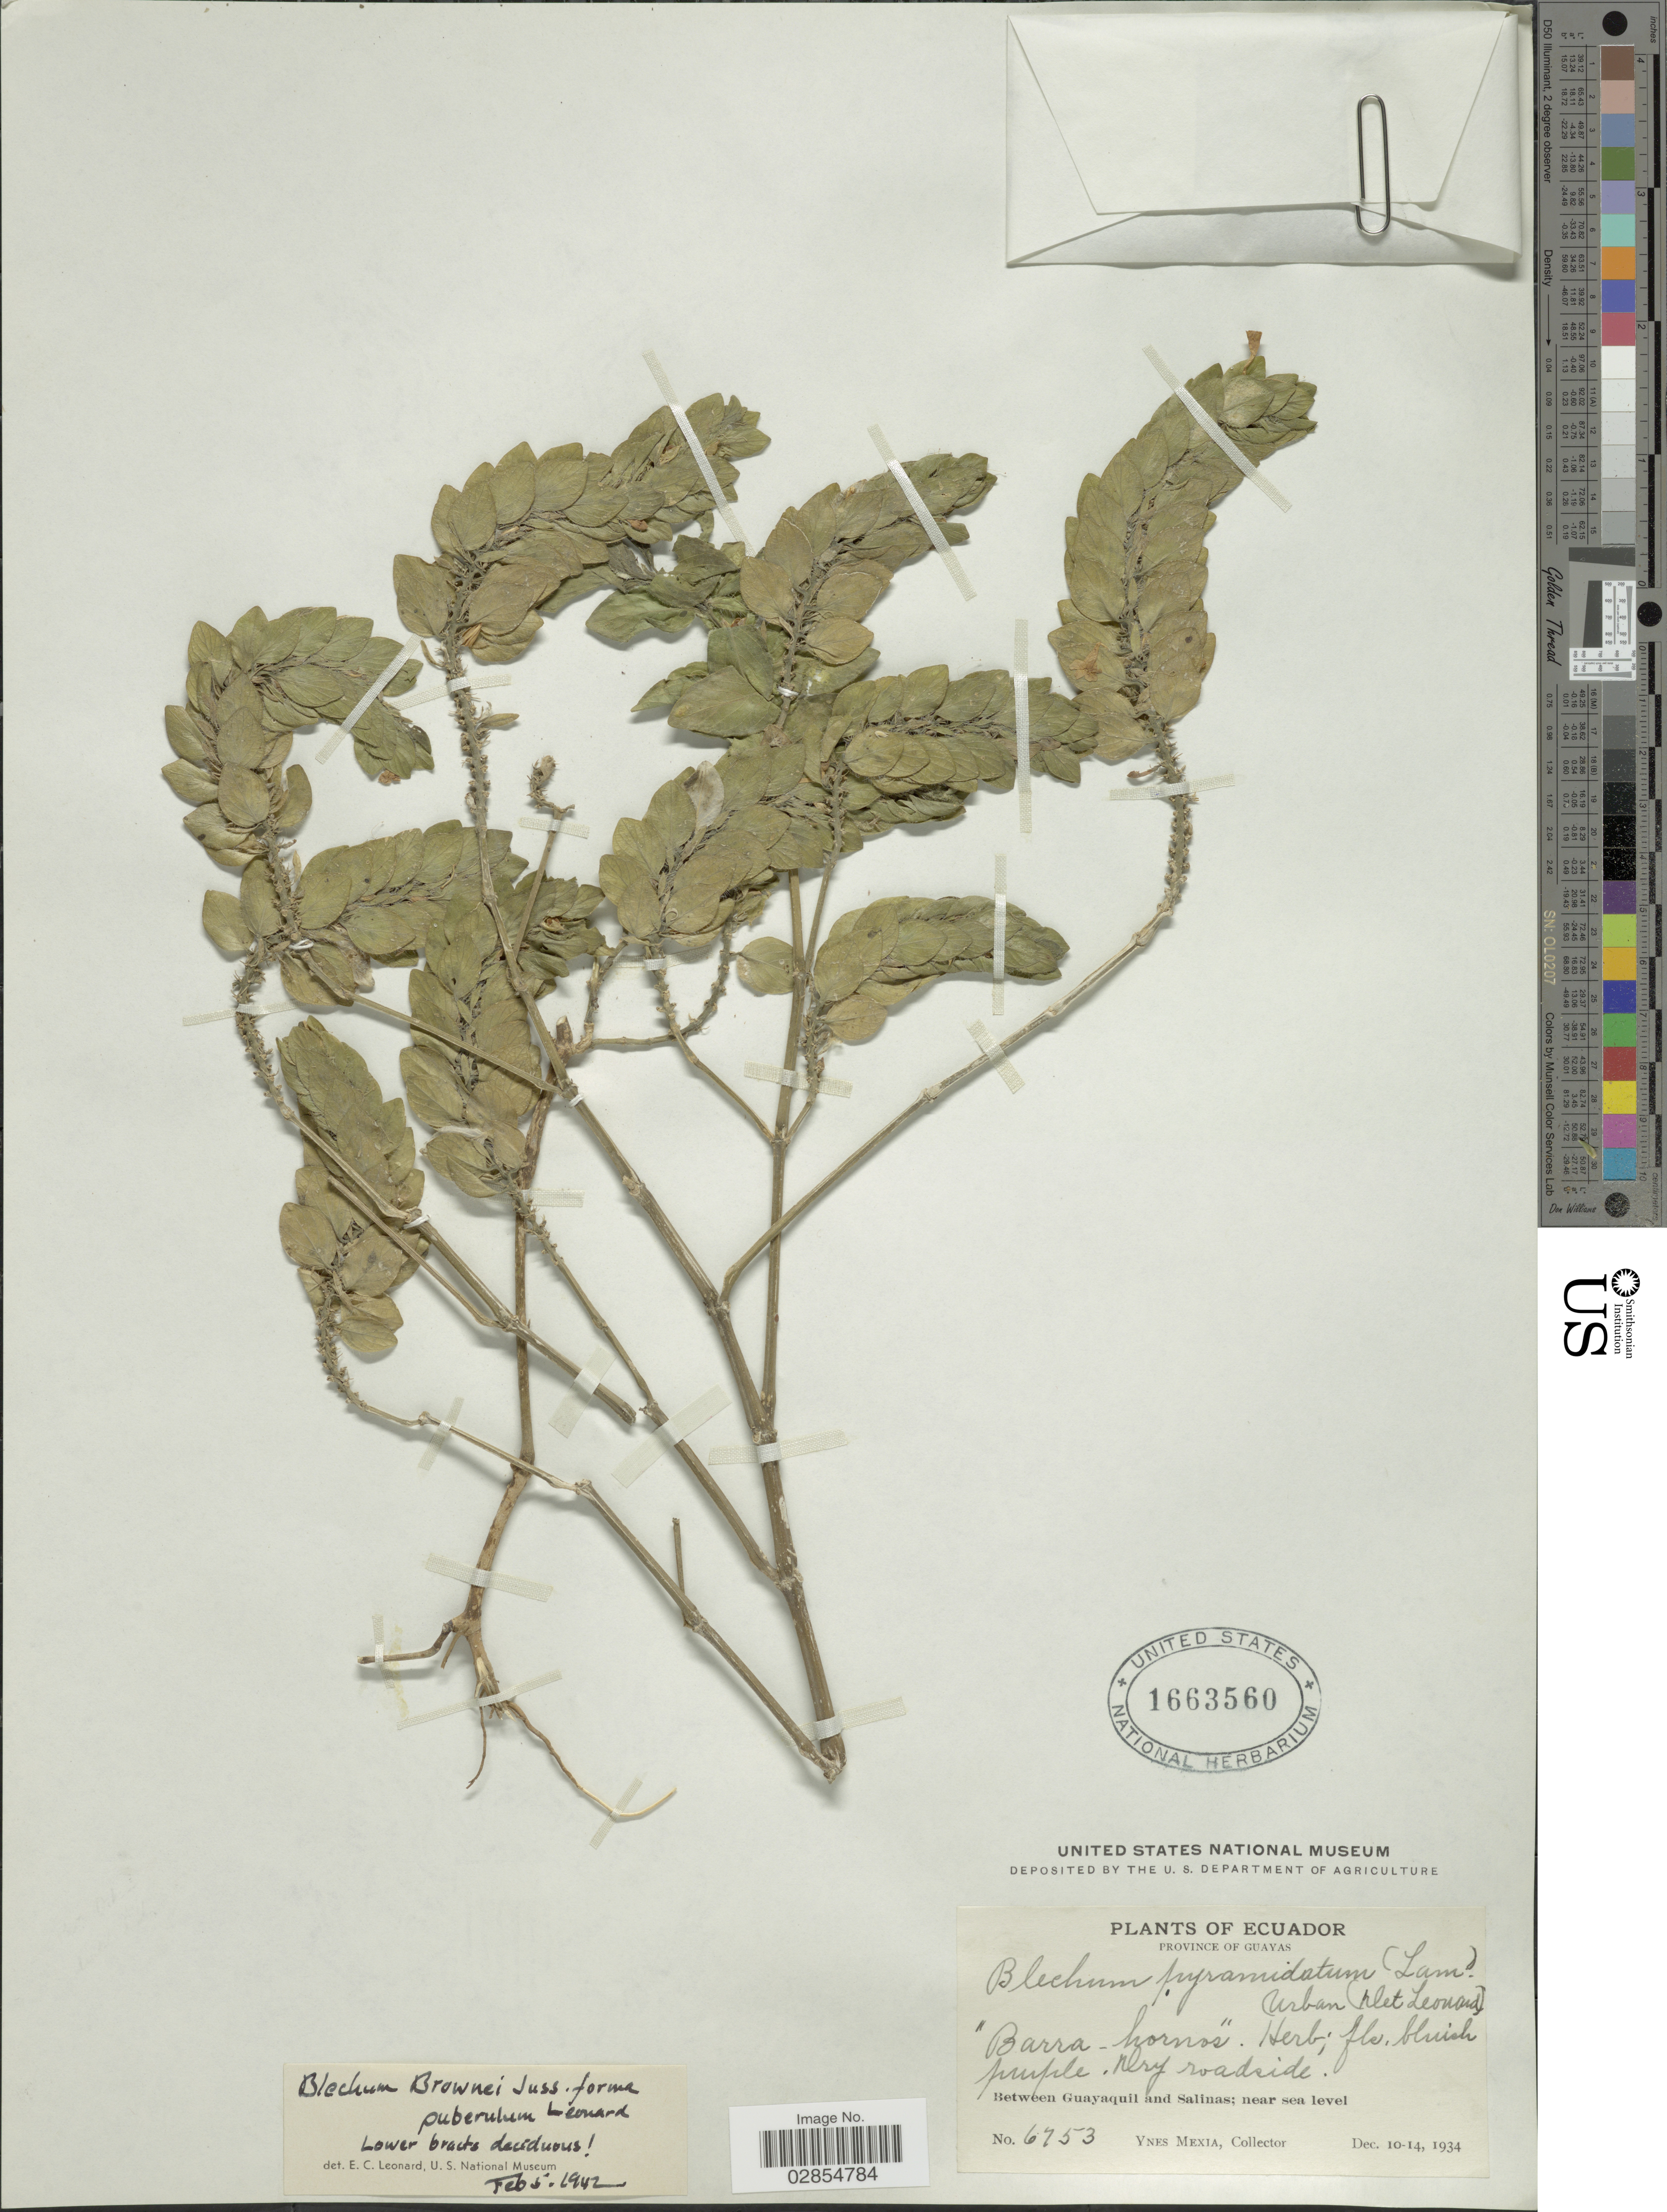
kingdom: Plantae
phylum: Tracheophyta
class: Magnoliopsida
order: Lamiales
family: Acanthaceae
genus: Blechum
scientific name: Blechum brownei f. puberulum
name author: Leonard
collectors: Y. Mexia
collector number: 6753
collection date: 1934-12-10/1934-12-14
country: Ecuador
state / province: Guayas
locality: Province of Guayas. Between Guayaquil and Salinas.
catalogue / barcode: US 1663560